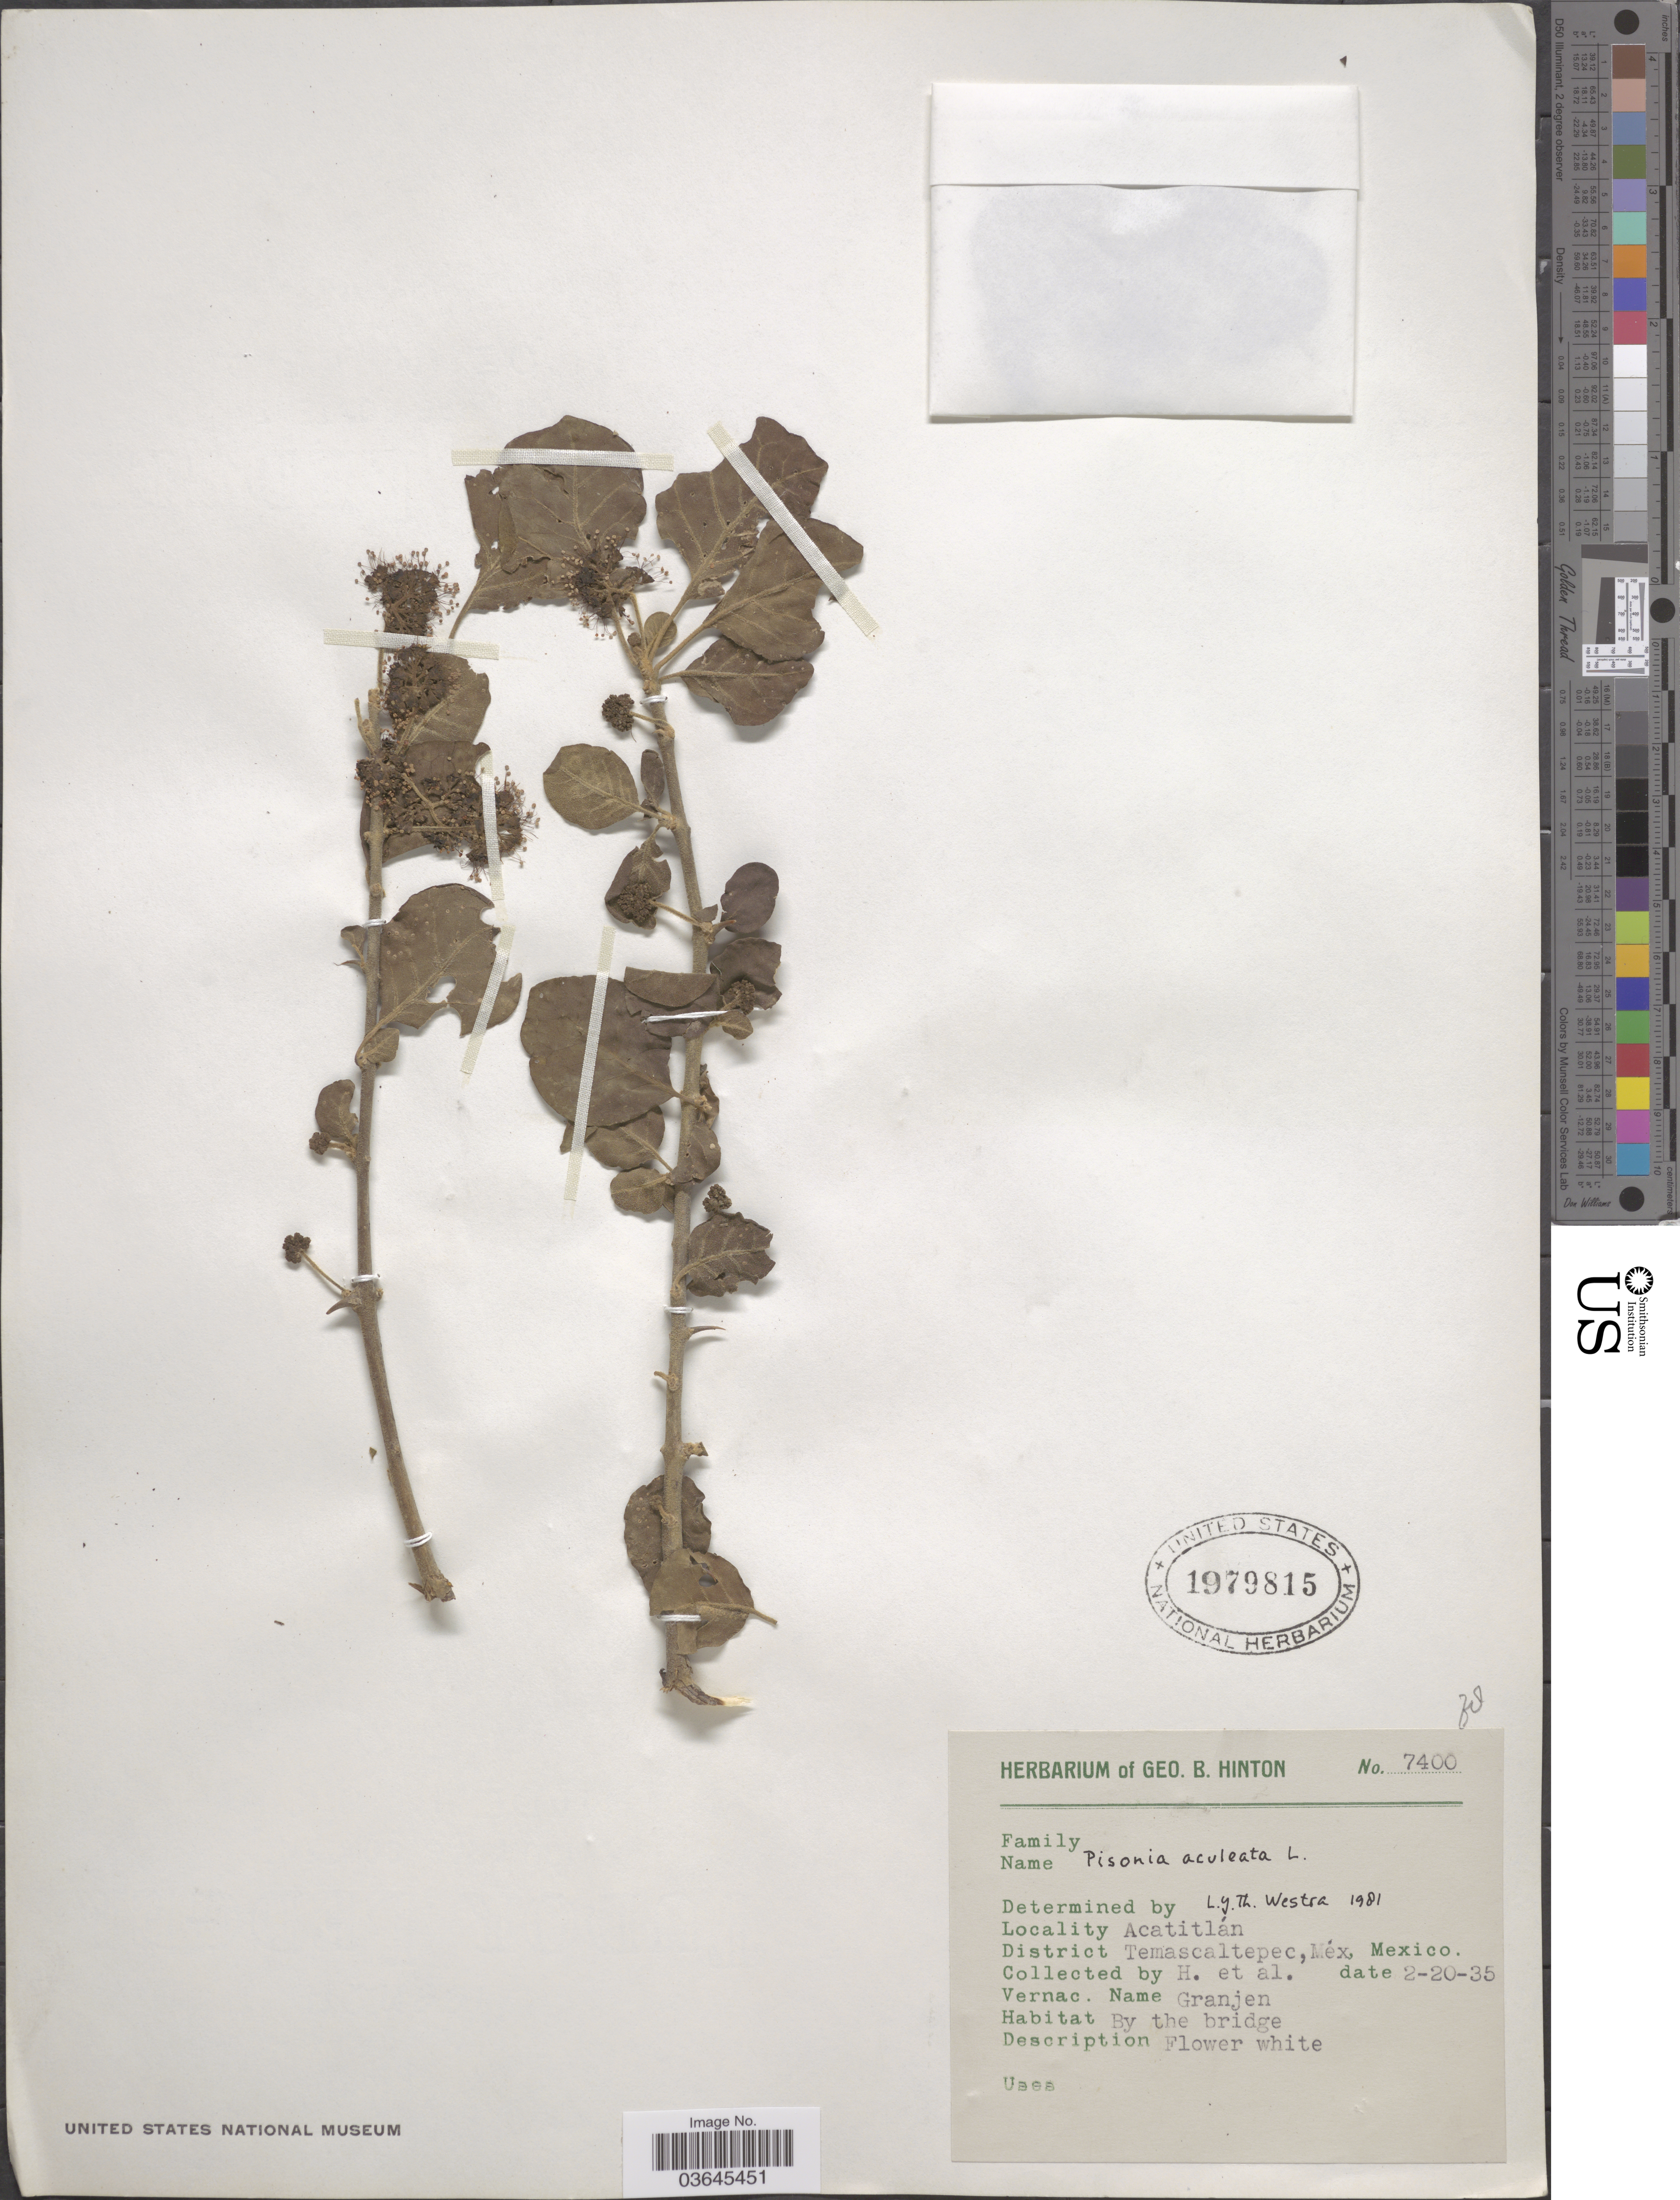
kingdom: Plantae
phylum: Tracheophyta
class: Magnoliopsida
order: Caryophyllales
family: Nyctaginaceae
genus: Pisonia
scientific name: Pisonia aculeata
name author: L.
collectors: G. B. Hinton & et al.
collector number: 7400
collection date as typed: Transcribed d/m/y: 20/2/35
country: Mexico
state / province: México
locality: Acatitlán. District Temascaltepec.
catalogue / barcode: US 1979815